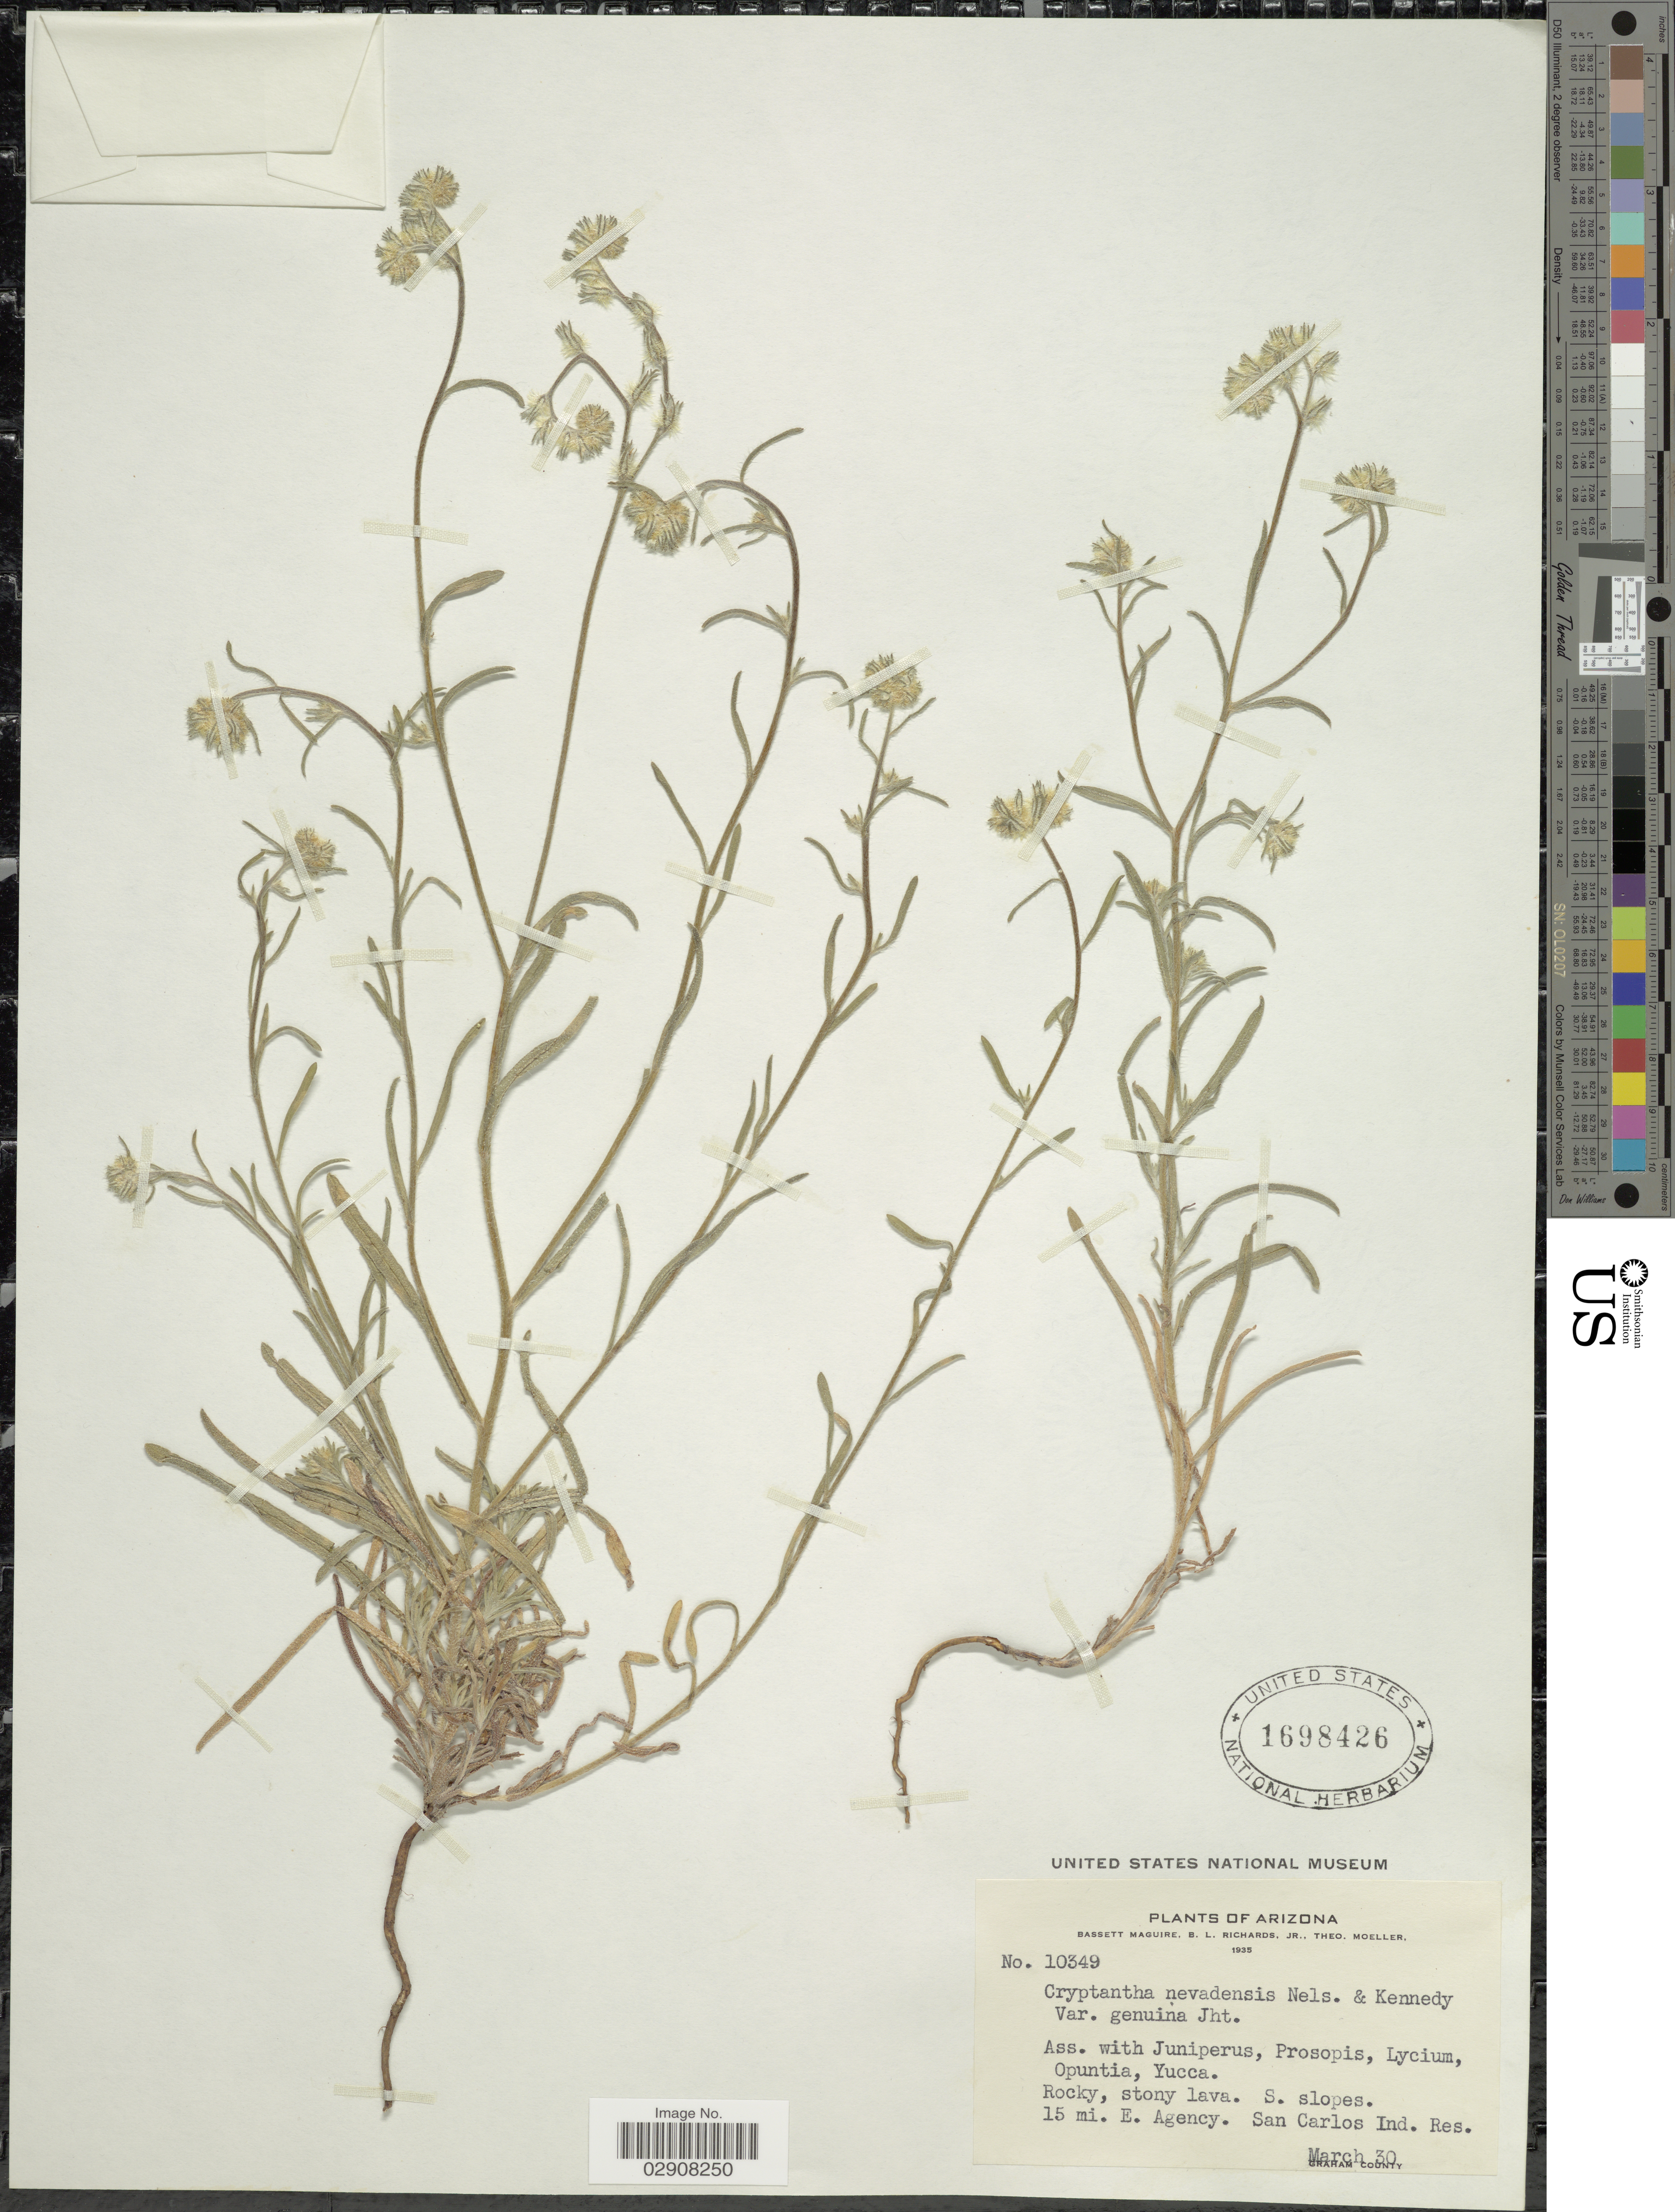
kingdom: Plantae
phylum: Tracheophyta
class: Magnoliopsida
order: Boraginales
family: Boraginaceae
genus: Cryptantha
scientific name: Cryptantha nevadensis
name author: A. Nelson & P.B. Kenn.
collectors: B. Maguire, B. Richards & T. Moeller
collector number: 10349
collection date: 1935-03-30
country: United States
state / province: Arizona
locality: Rocky, stony lava. S. slopes. 15 mi. E. Agency. San Carlos Ind. Res. Graham County.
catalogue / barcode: US 1698426